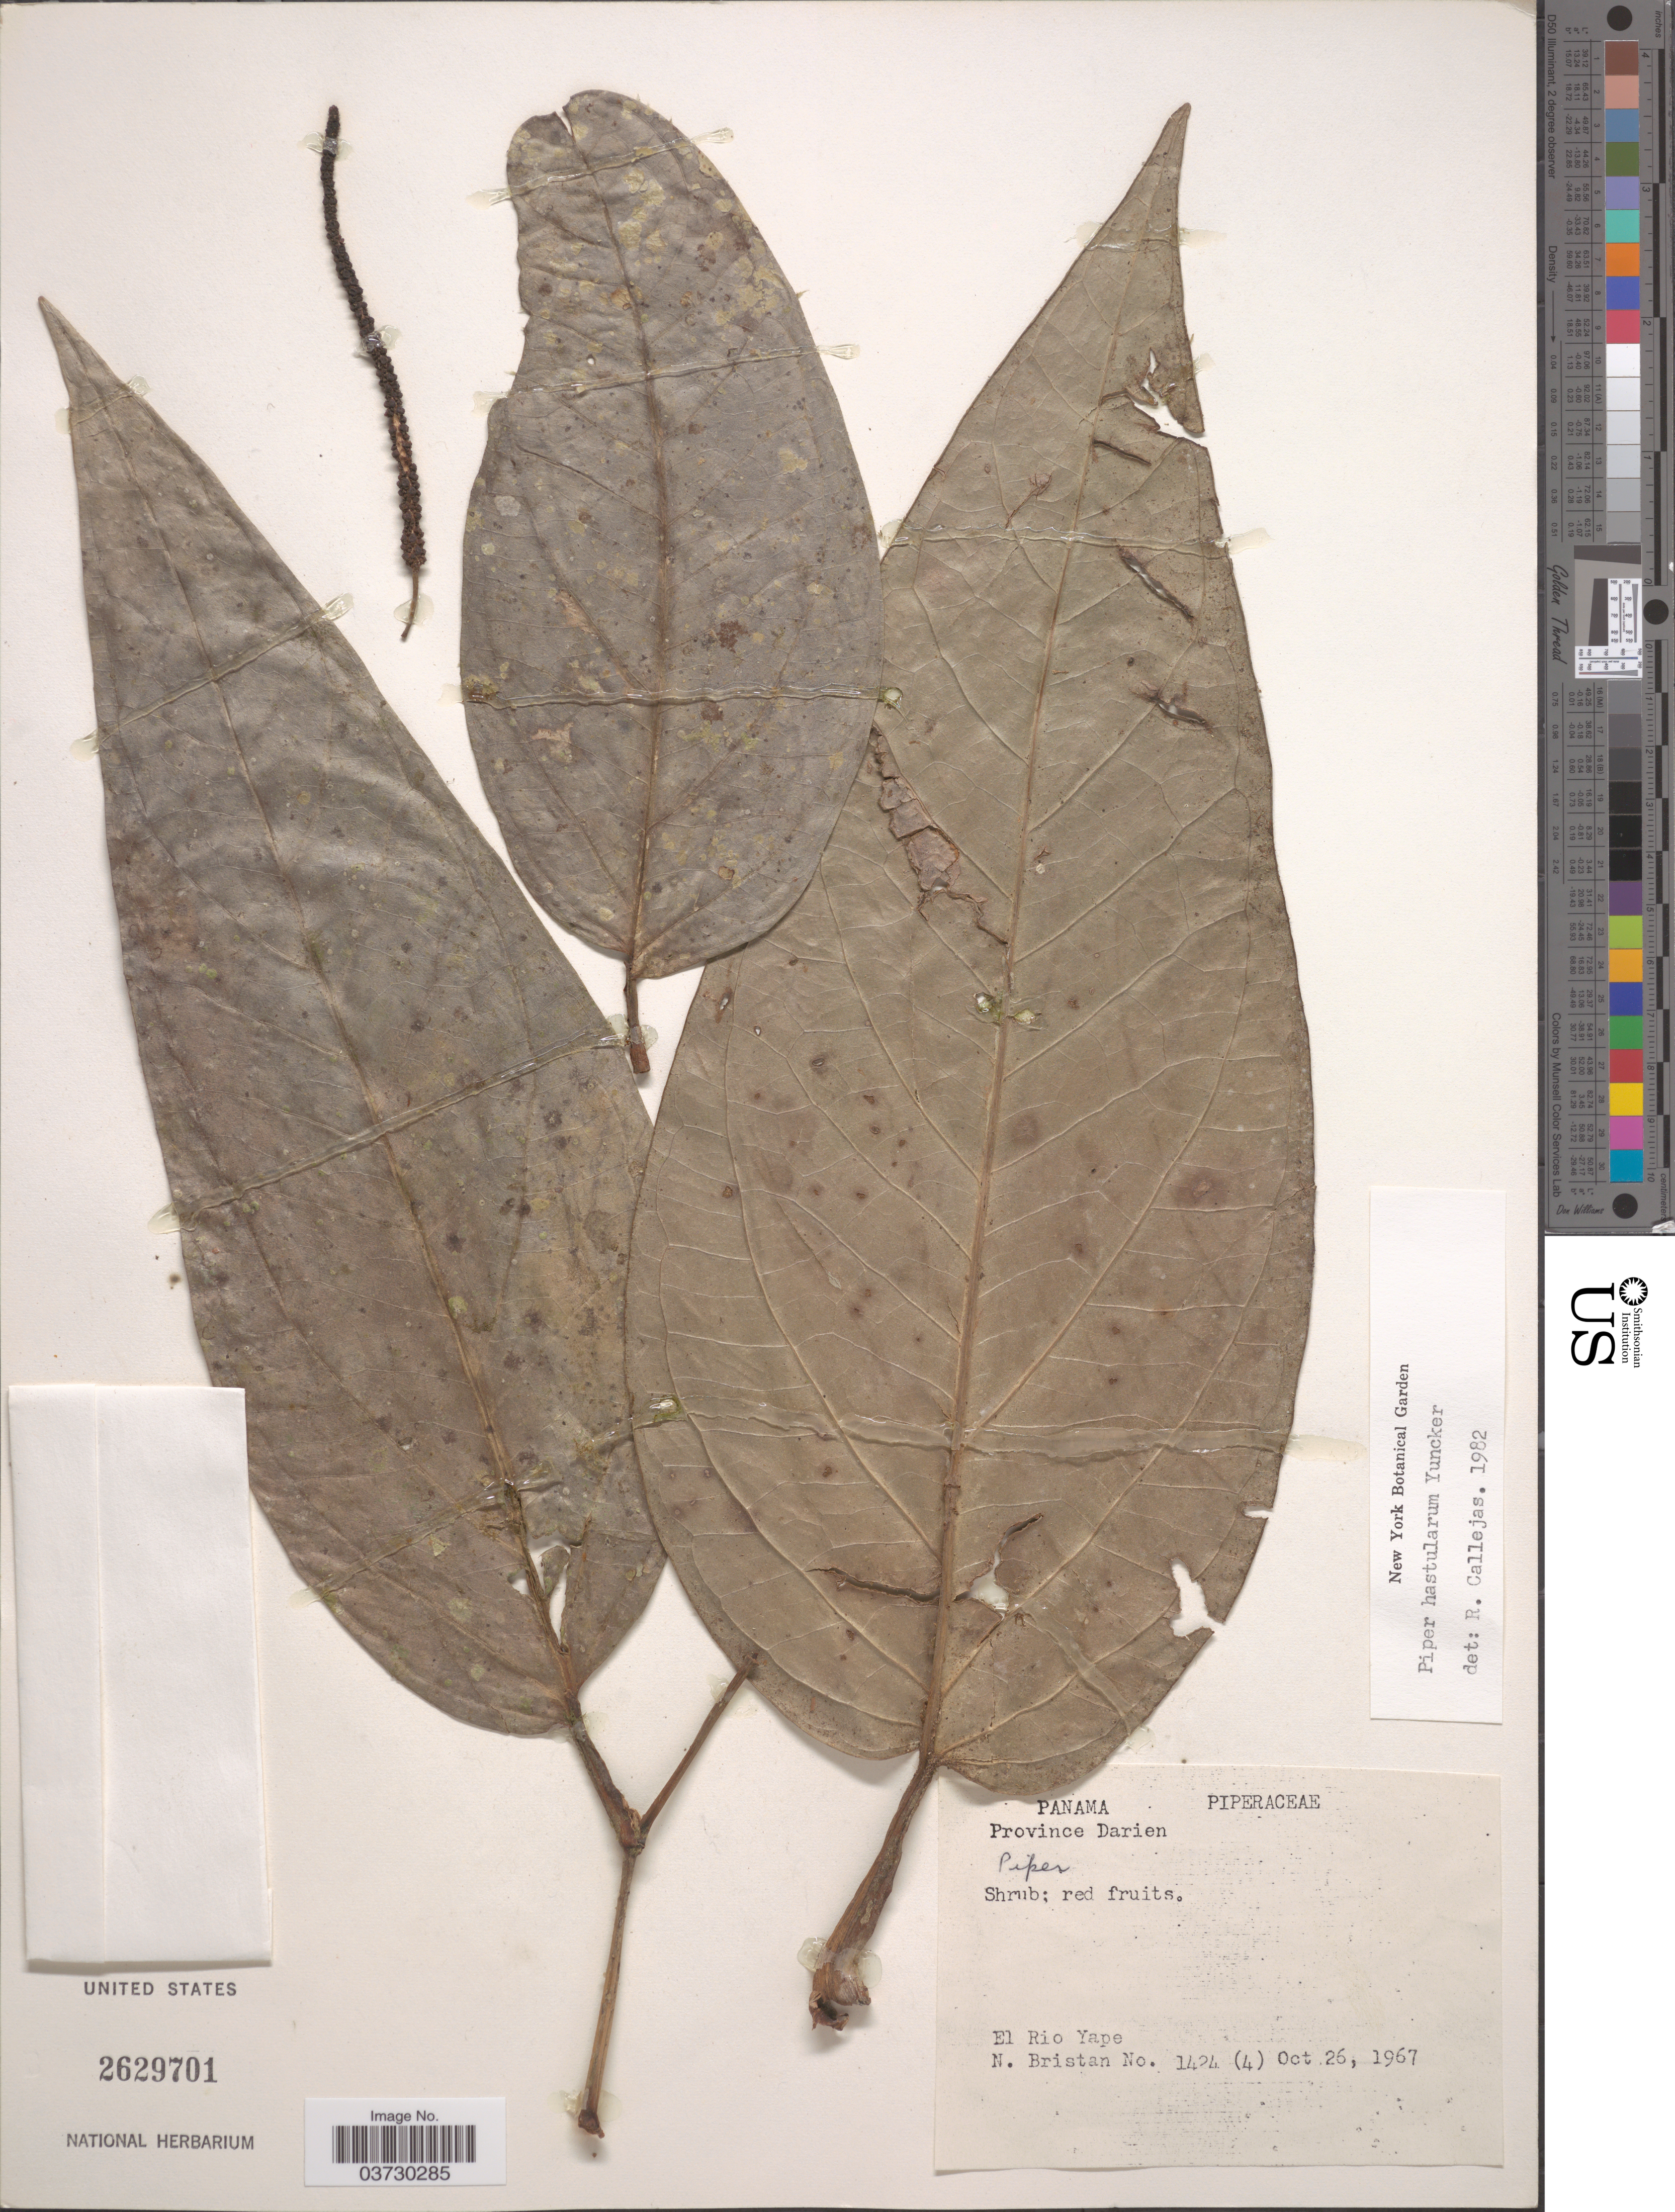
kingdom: Plantae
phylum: Tracheophyta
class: Magnoliopsida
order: Piperales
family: Piperaceae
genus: Piper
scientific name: Piper hastularum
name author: Yunck.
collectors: N. Bristan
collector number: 1424(4)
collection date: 1967-10-26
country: Panama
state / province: Darien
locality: El Rio Yape.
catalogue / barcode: US 2629701